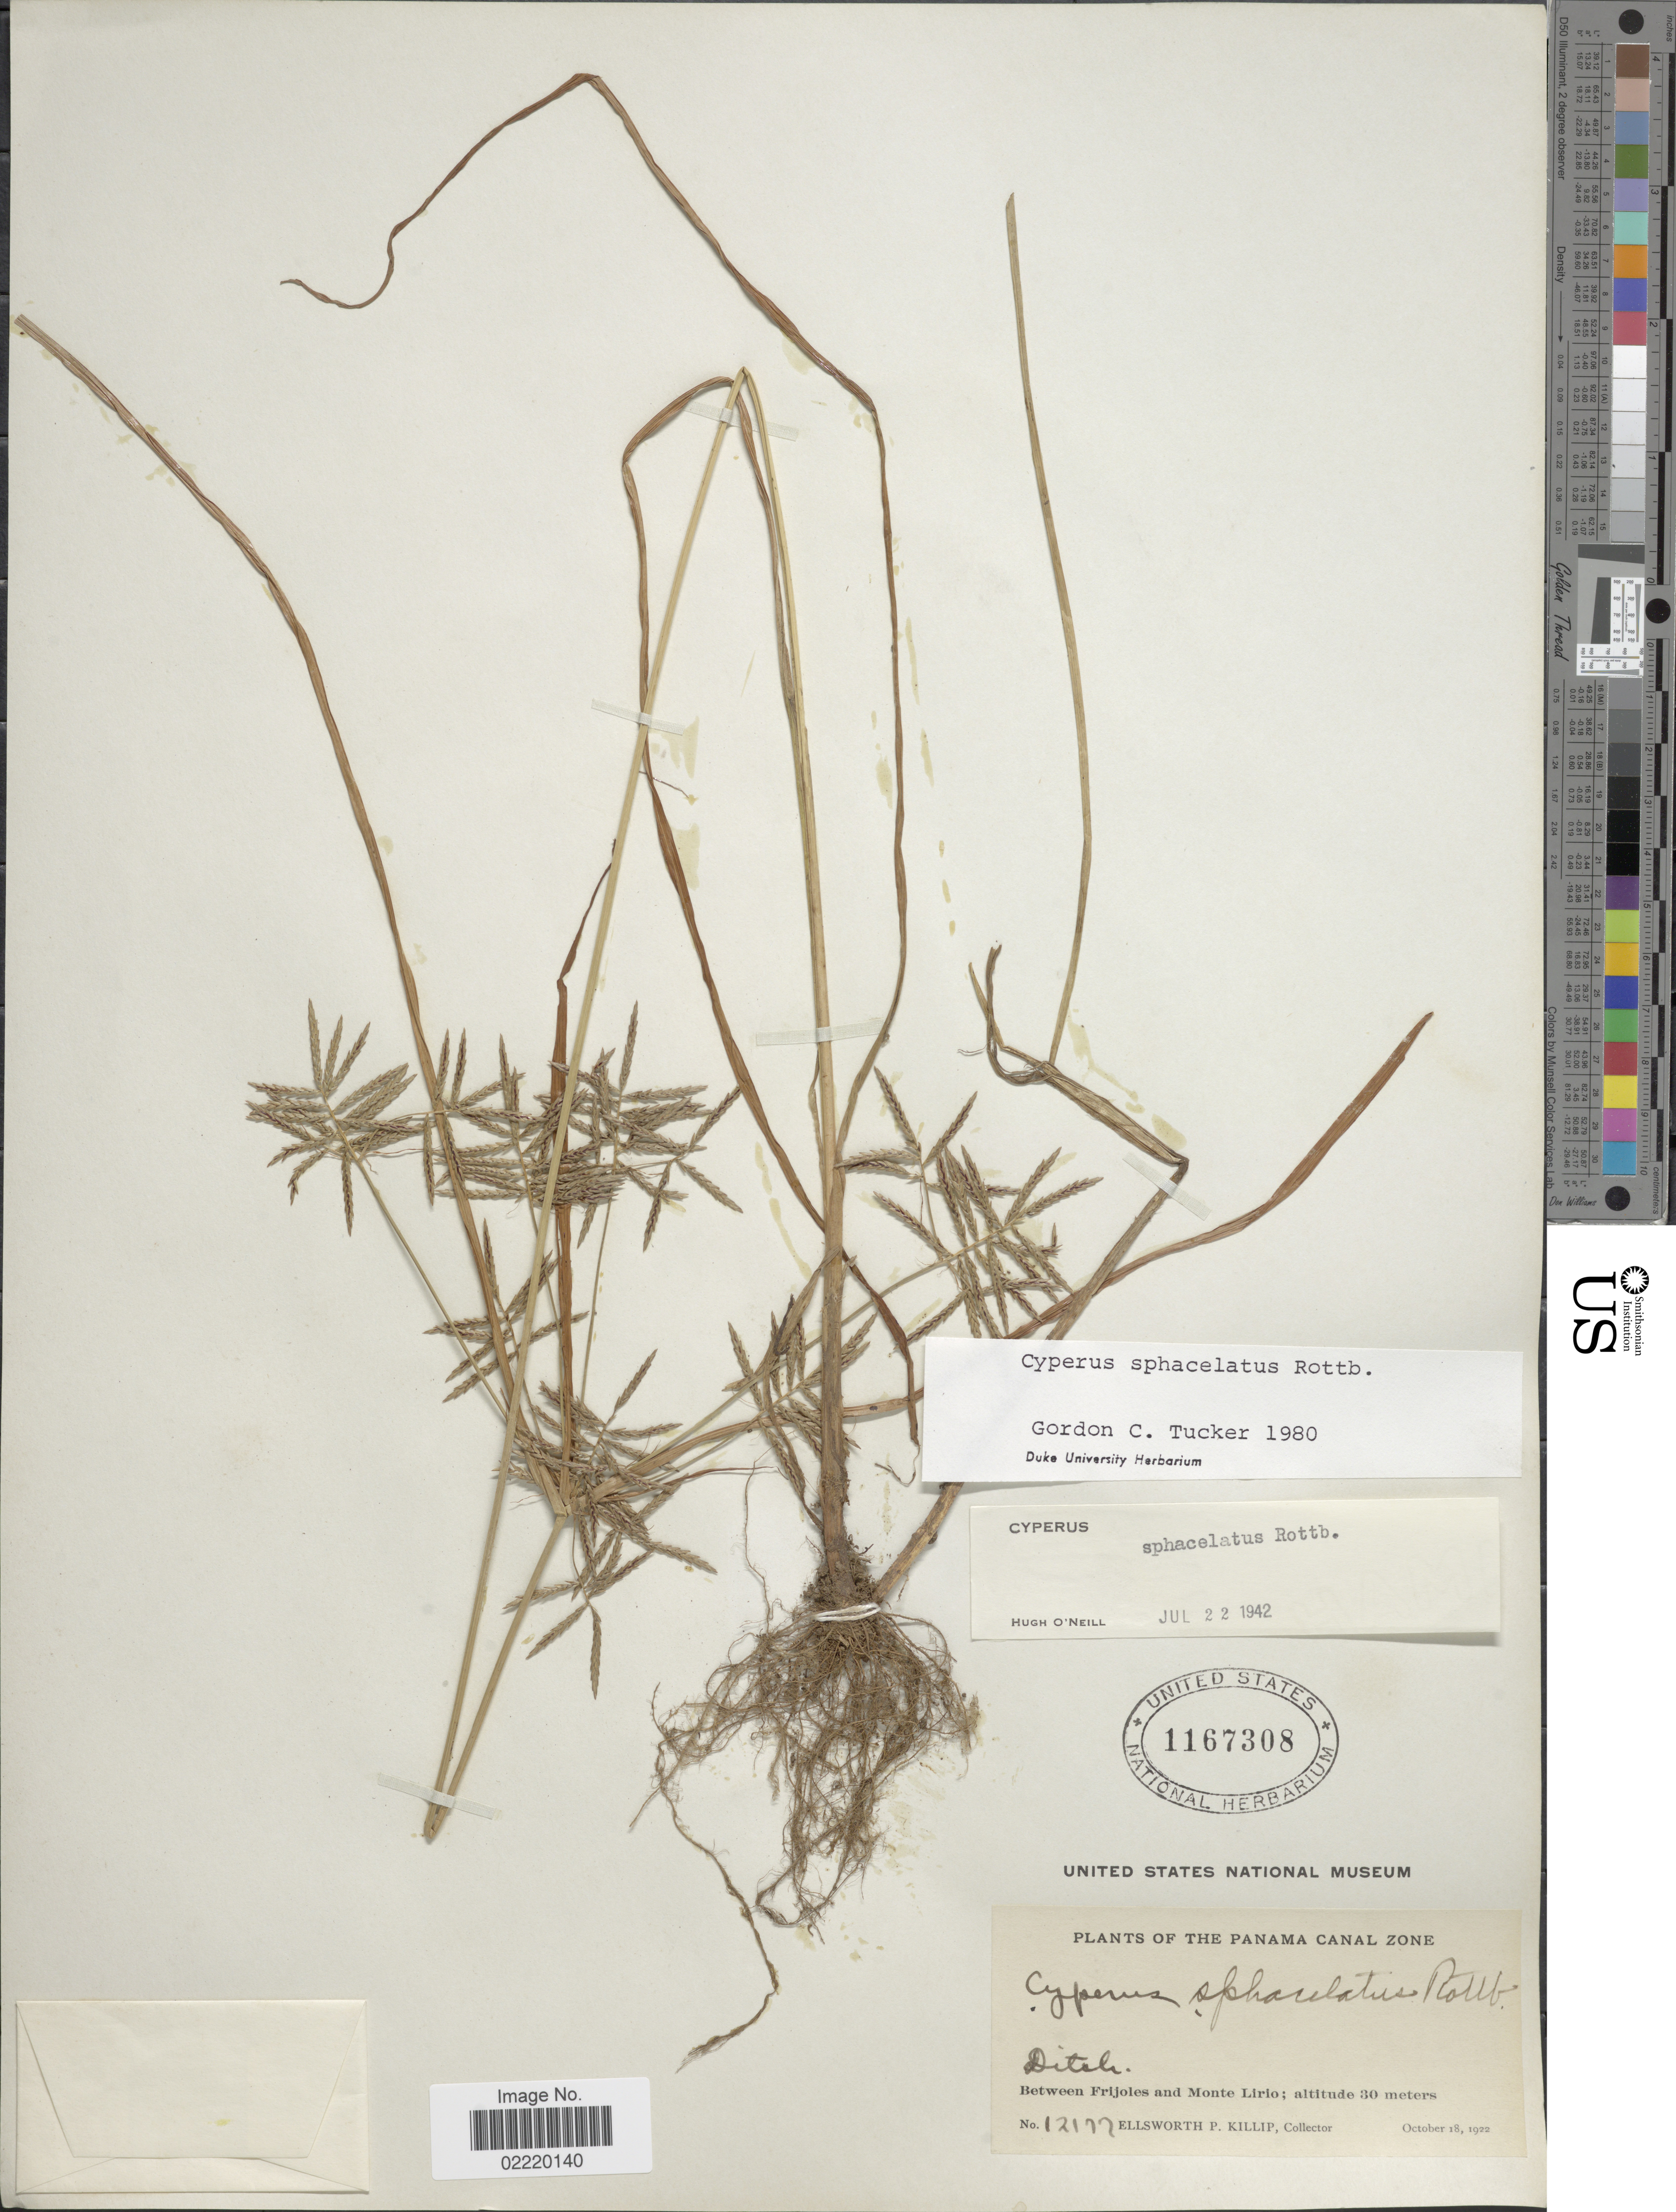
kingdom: Plantae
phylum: Tracheophyta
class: Liliopsida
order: Poales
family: Cyperaceae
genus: Cyperus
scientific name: Cyperus sphacelatus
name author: Rottb.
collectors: E. P. Killip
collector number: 12177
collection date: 1922-10-18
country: Panama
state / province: Colón / Panamá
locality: Panama Canal Zone, ditch, Between Frijoles and Monte Lirio.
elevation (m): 30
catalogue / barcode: US 1167308